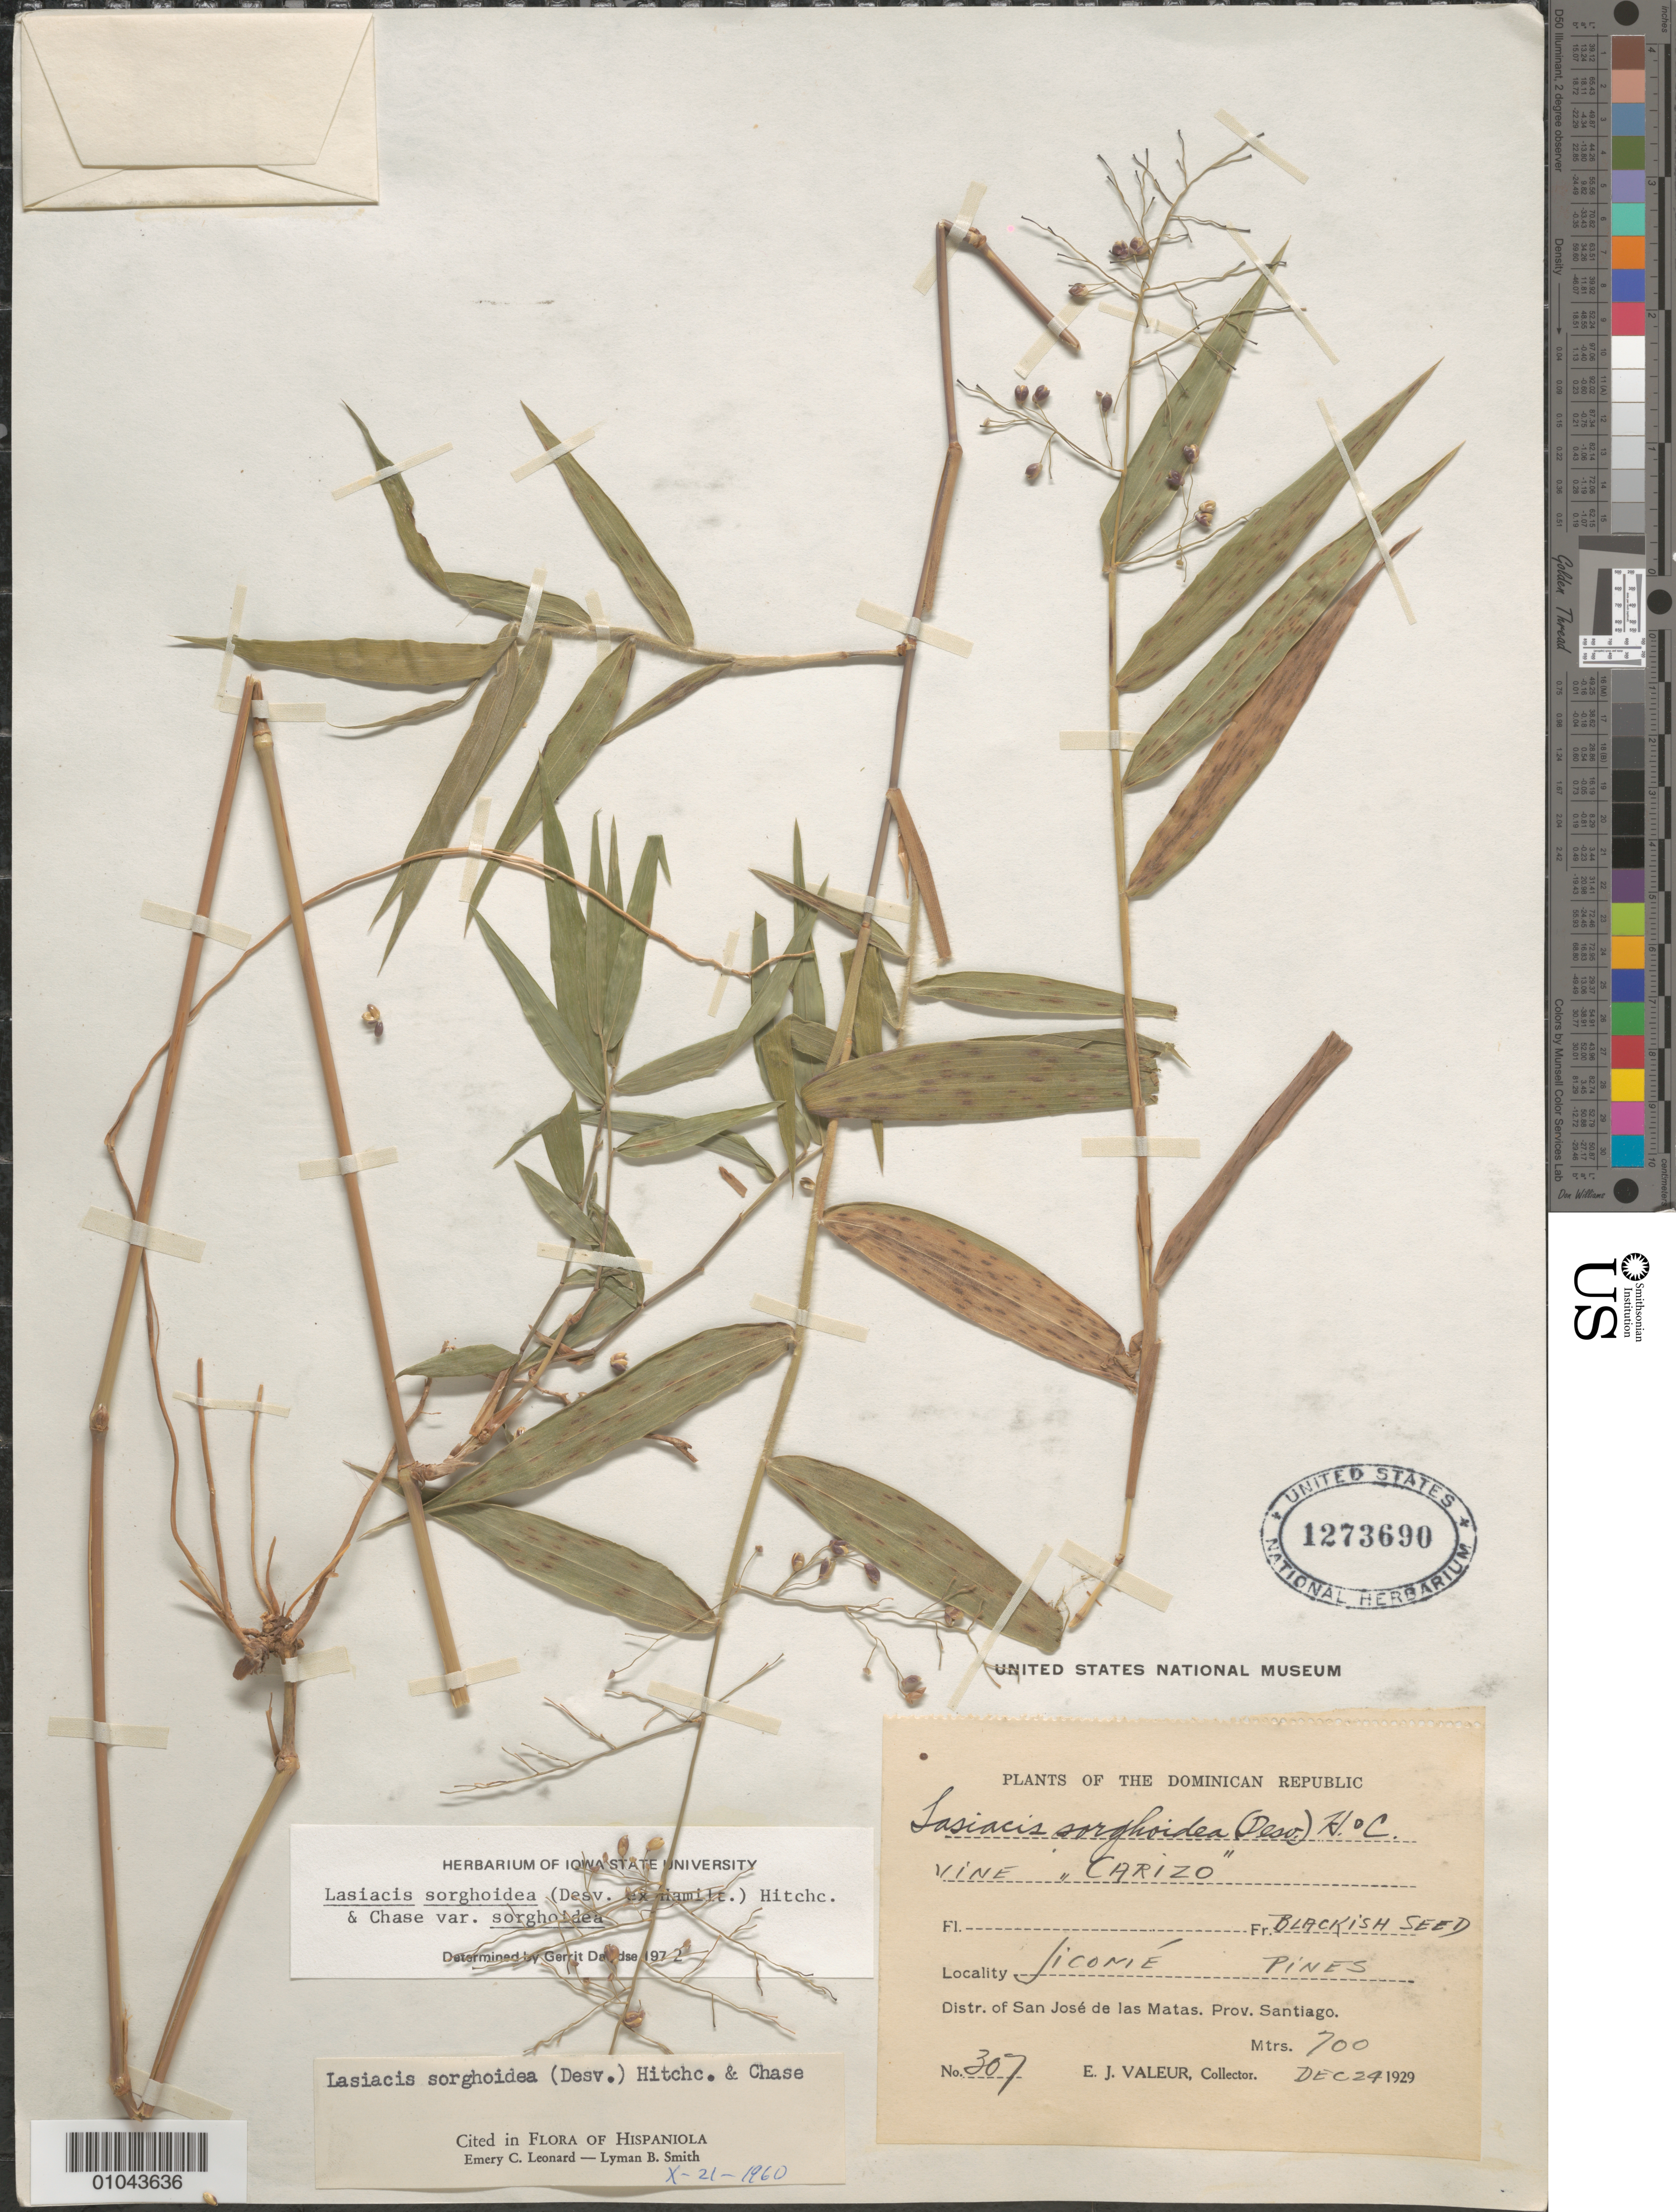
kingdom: Plantae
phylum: Tracheophyta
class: Liliopsida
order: Poales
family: Poaceae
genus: Lasiacis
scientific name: Lasiacis sorghoidea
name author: (Desv. ex Ham.) Hitchc. & Chase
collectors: E. Valeur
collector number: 307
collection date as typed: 24 Dec 1929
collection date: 1929-12-24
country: Dominican Republic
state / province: Santiago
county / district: San José de las Matas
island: Hispaniola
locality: Jicome Pines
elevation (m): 700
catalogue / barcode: US 1273690